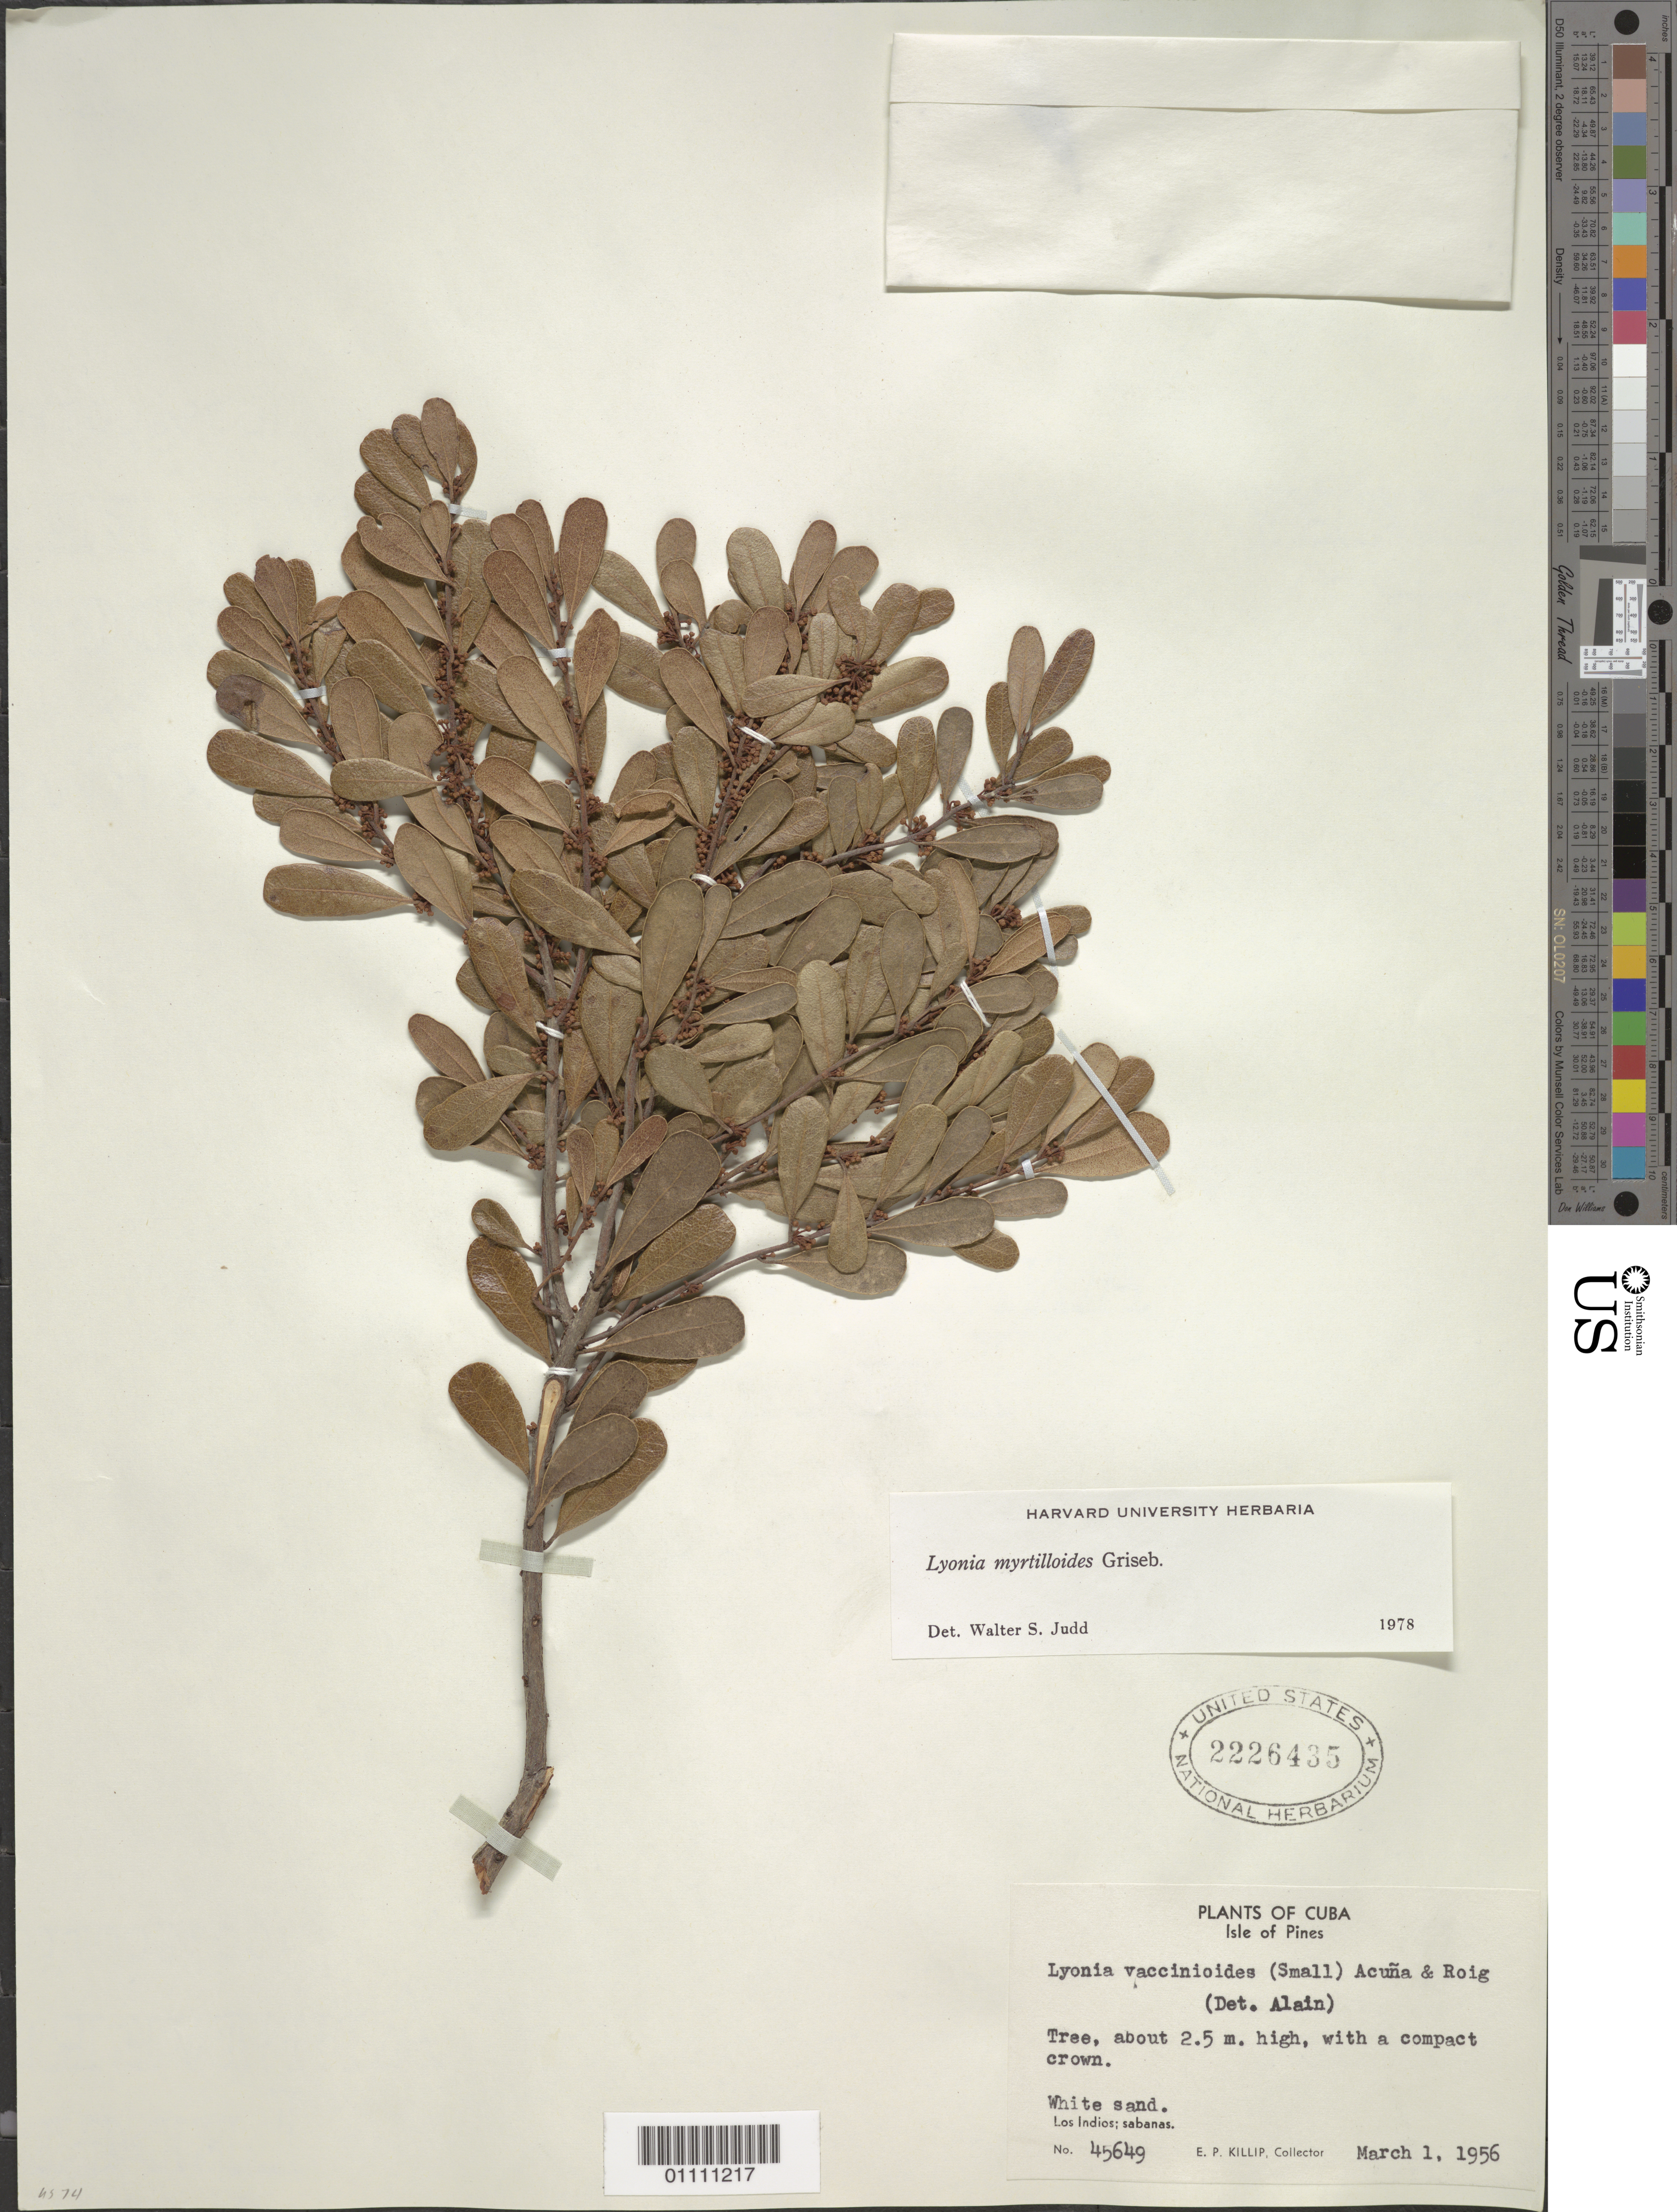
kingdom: Plantae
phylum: Tracheophyta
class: Magnoliopsida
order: Ericales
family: Ericaceae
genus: Lyonia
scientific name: Lyonia myrtilloides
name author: Griseb.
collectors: E. P. Killip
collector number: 45649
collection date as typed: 01 Mar 1956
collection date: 1956-03-01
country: Cuba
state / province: Isla de La Juventud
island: Isla de la Juventud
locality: White sand Los Indios; sabanas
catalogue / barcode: US 2226435